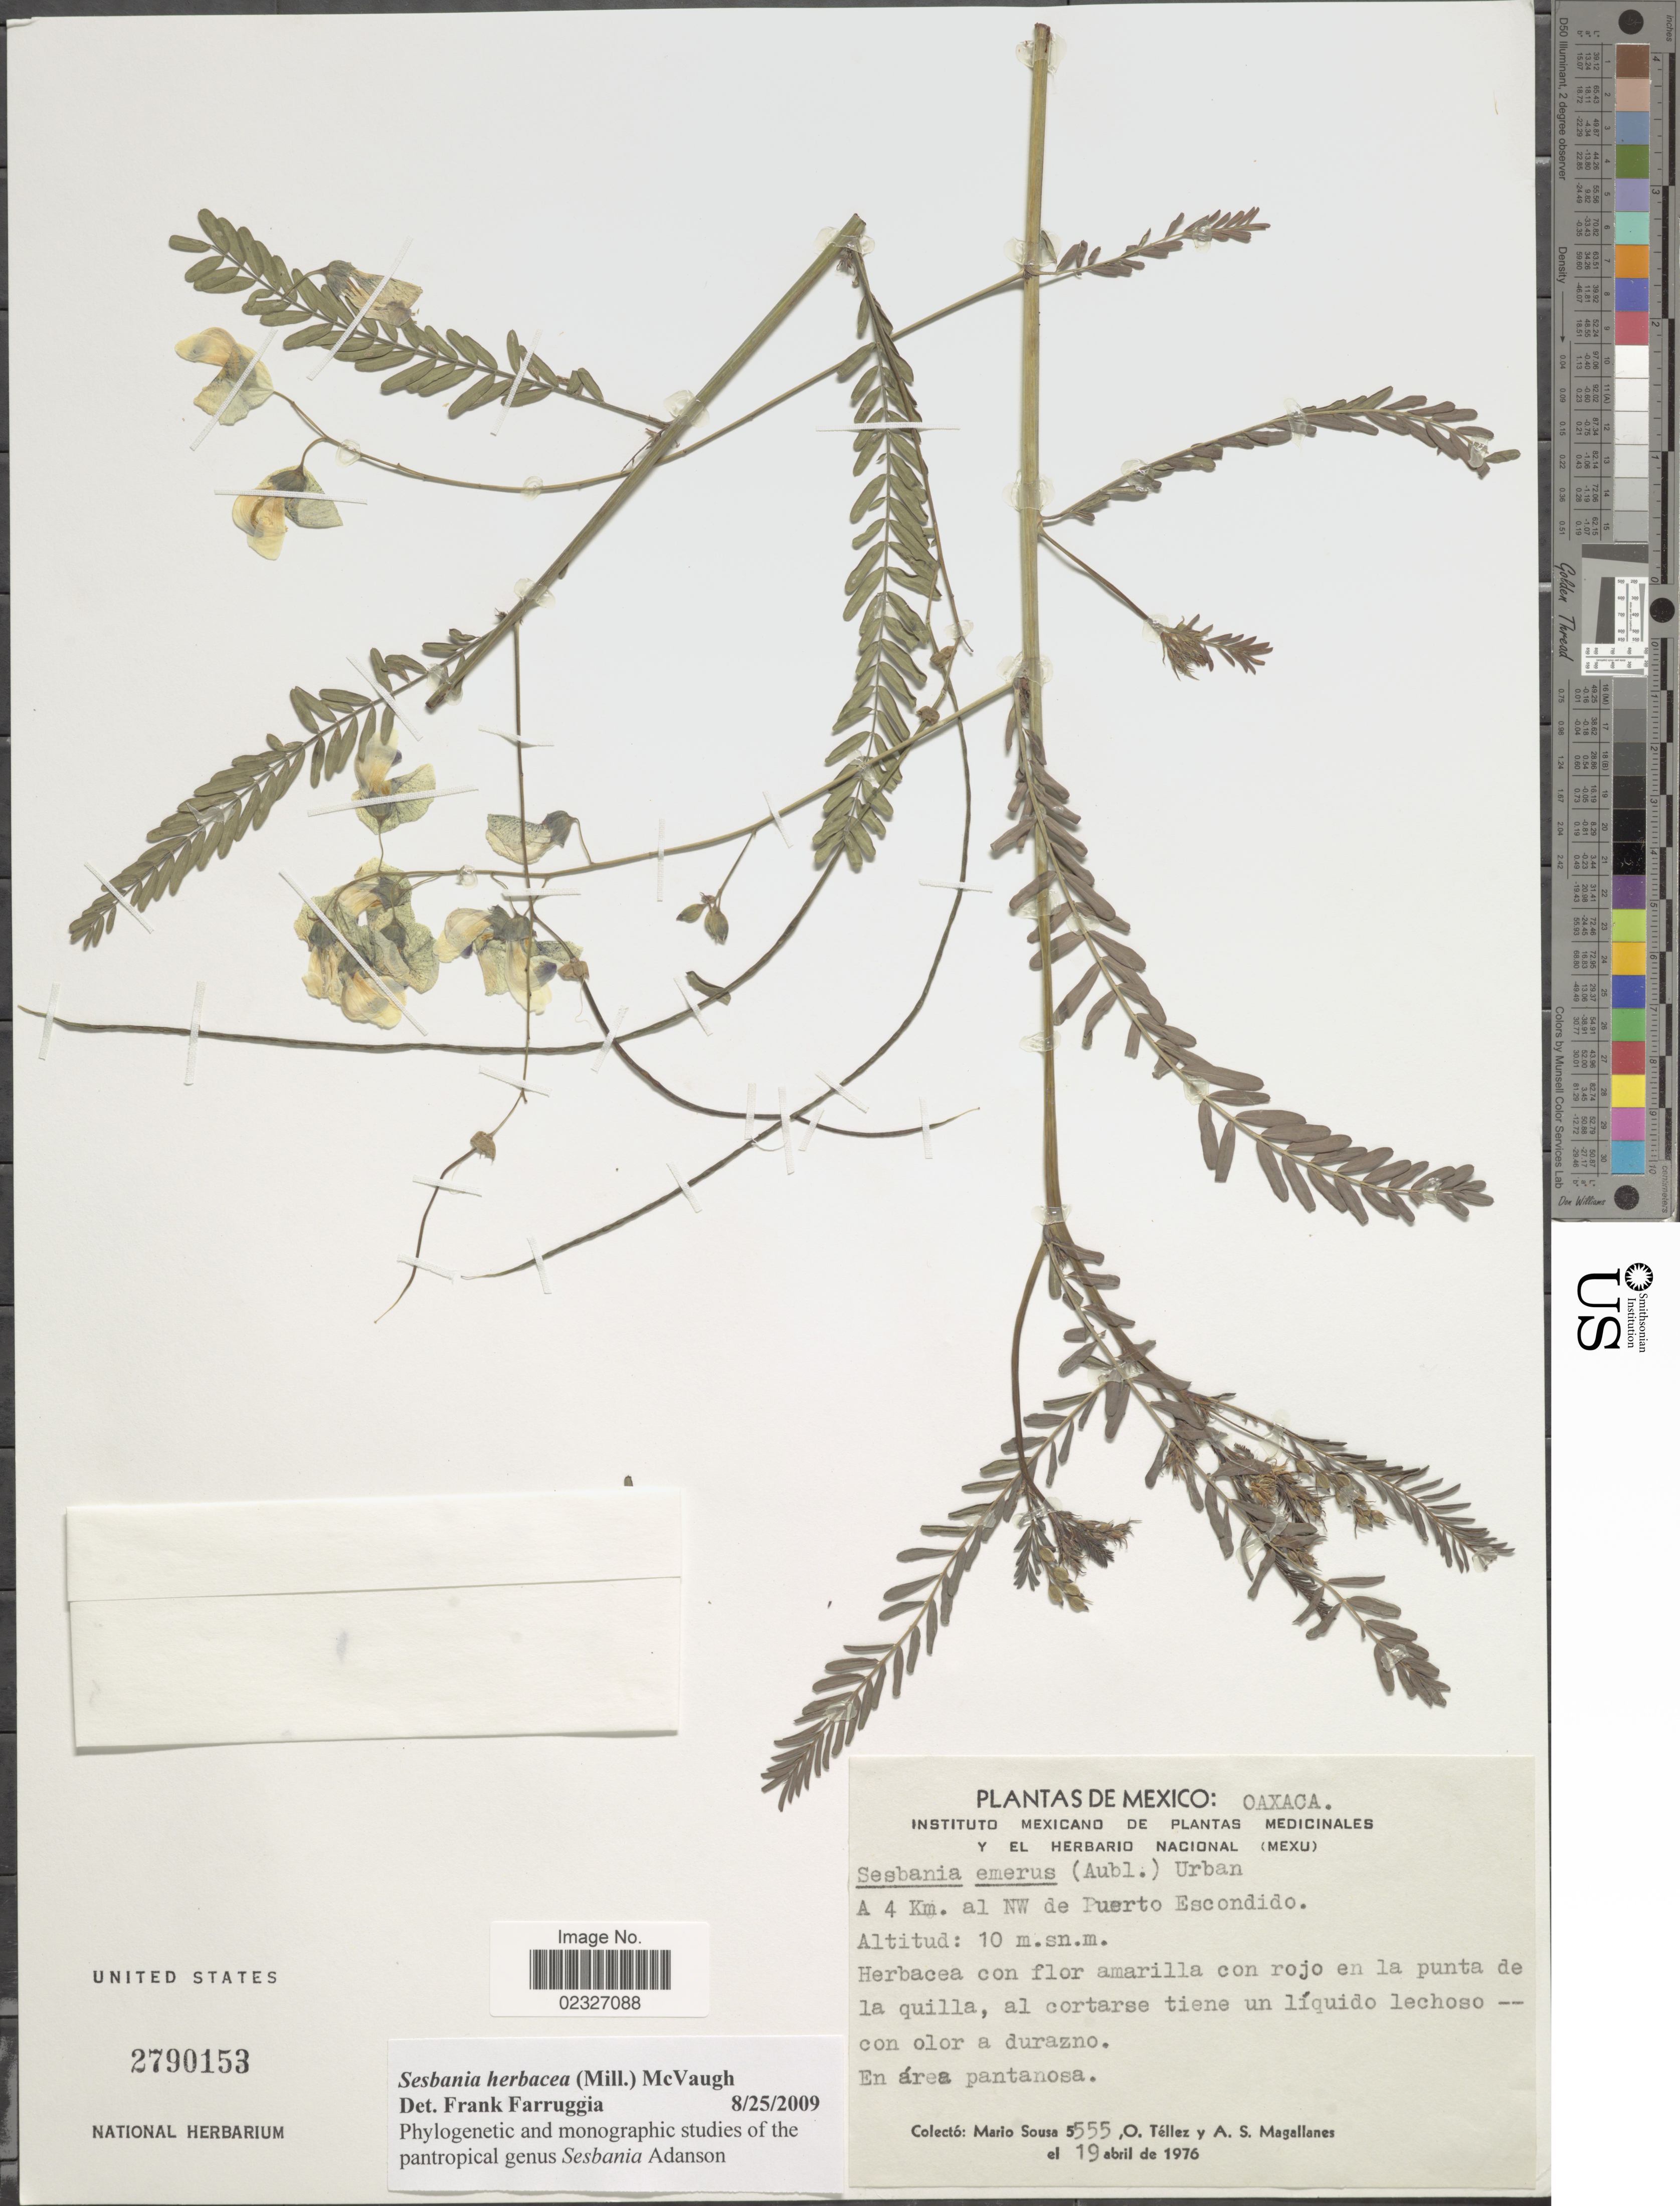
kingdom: Plantae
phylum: Tracheophyta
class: Magnoliopsida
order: Fabales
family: Fabaceae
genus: Sesbania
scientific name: Sesbania herbacea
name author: (Mill.) McVaugh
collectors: M. Sousa S., O. Tellez & A. Magallanes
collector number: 5555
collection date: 1976-04-19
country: Mexico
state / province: Oaxaca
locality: A 4km al NW de Puerto Escondido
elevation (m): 10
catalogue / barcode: US 2790153